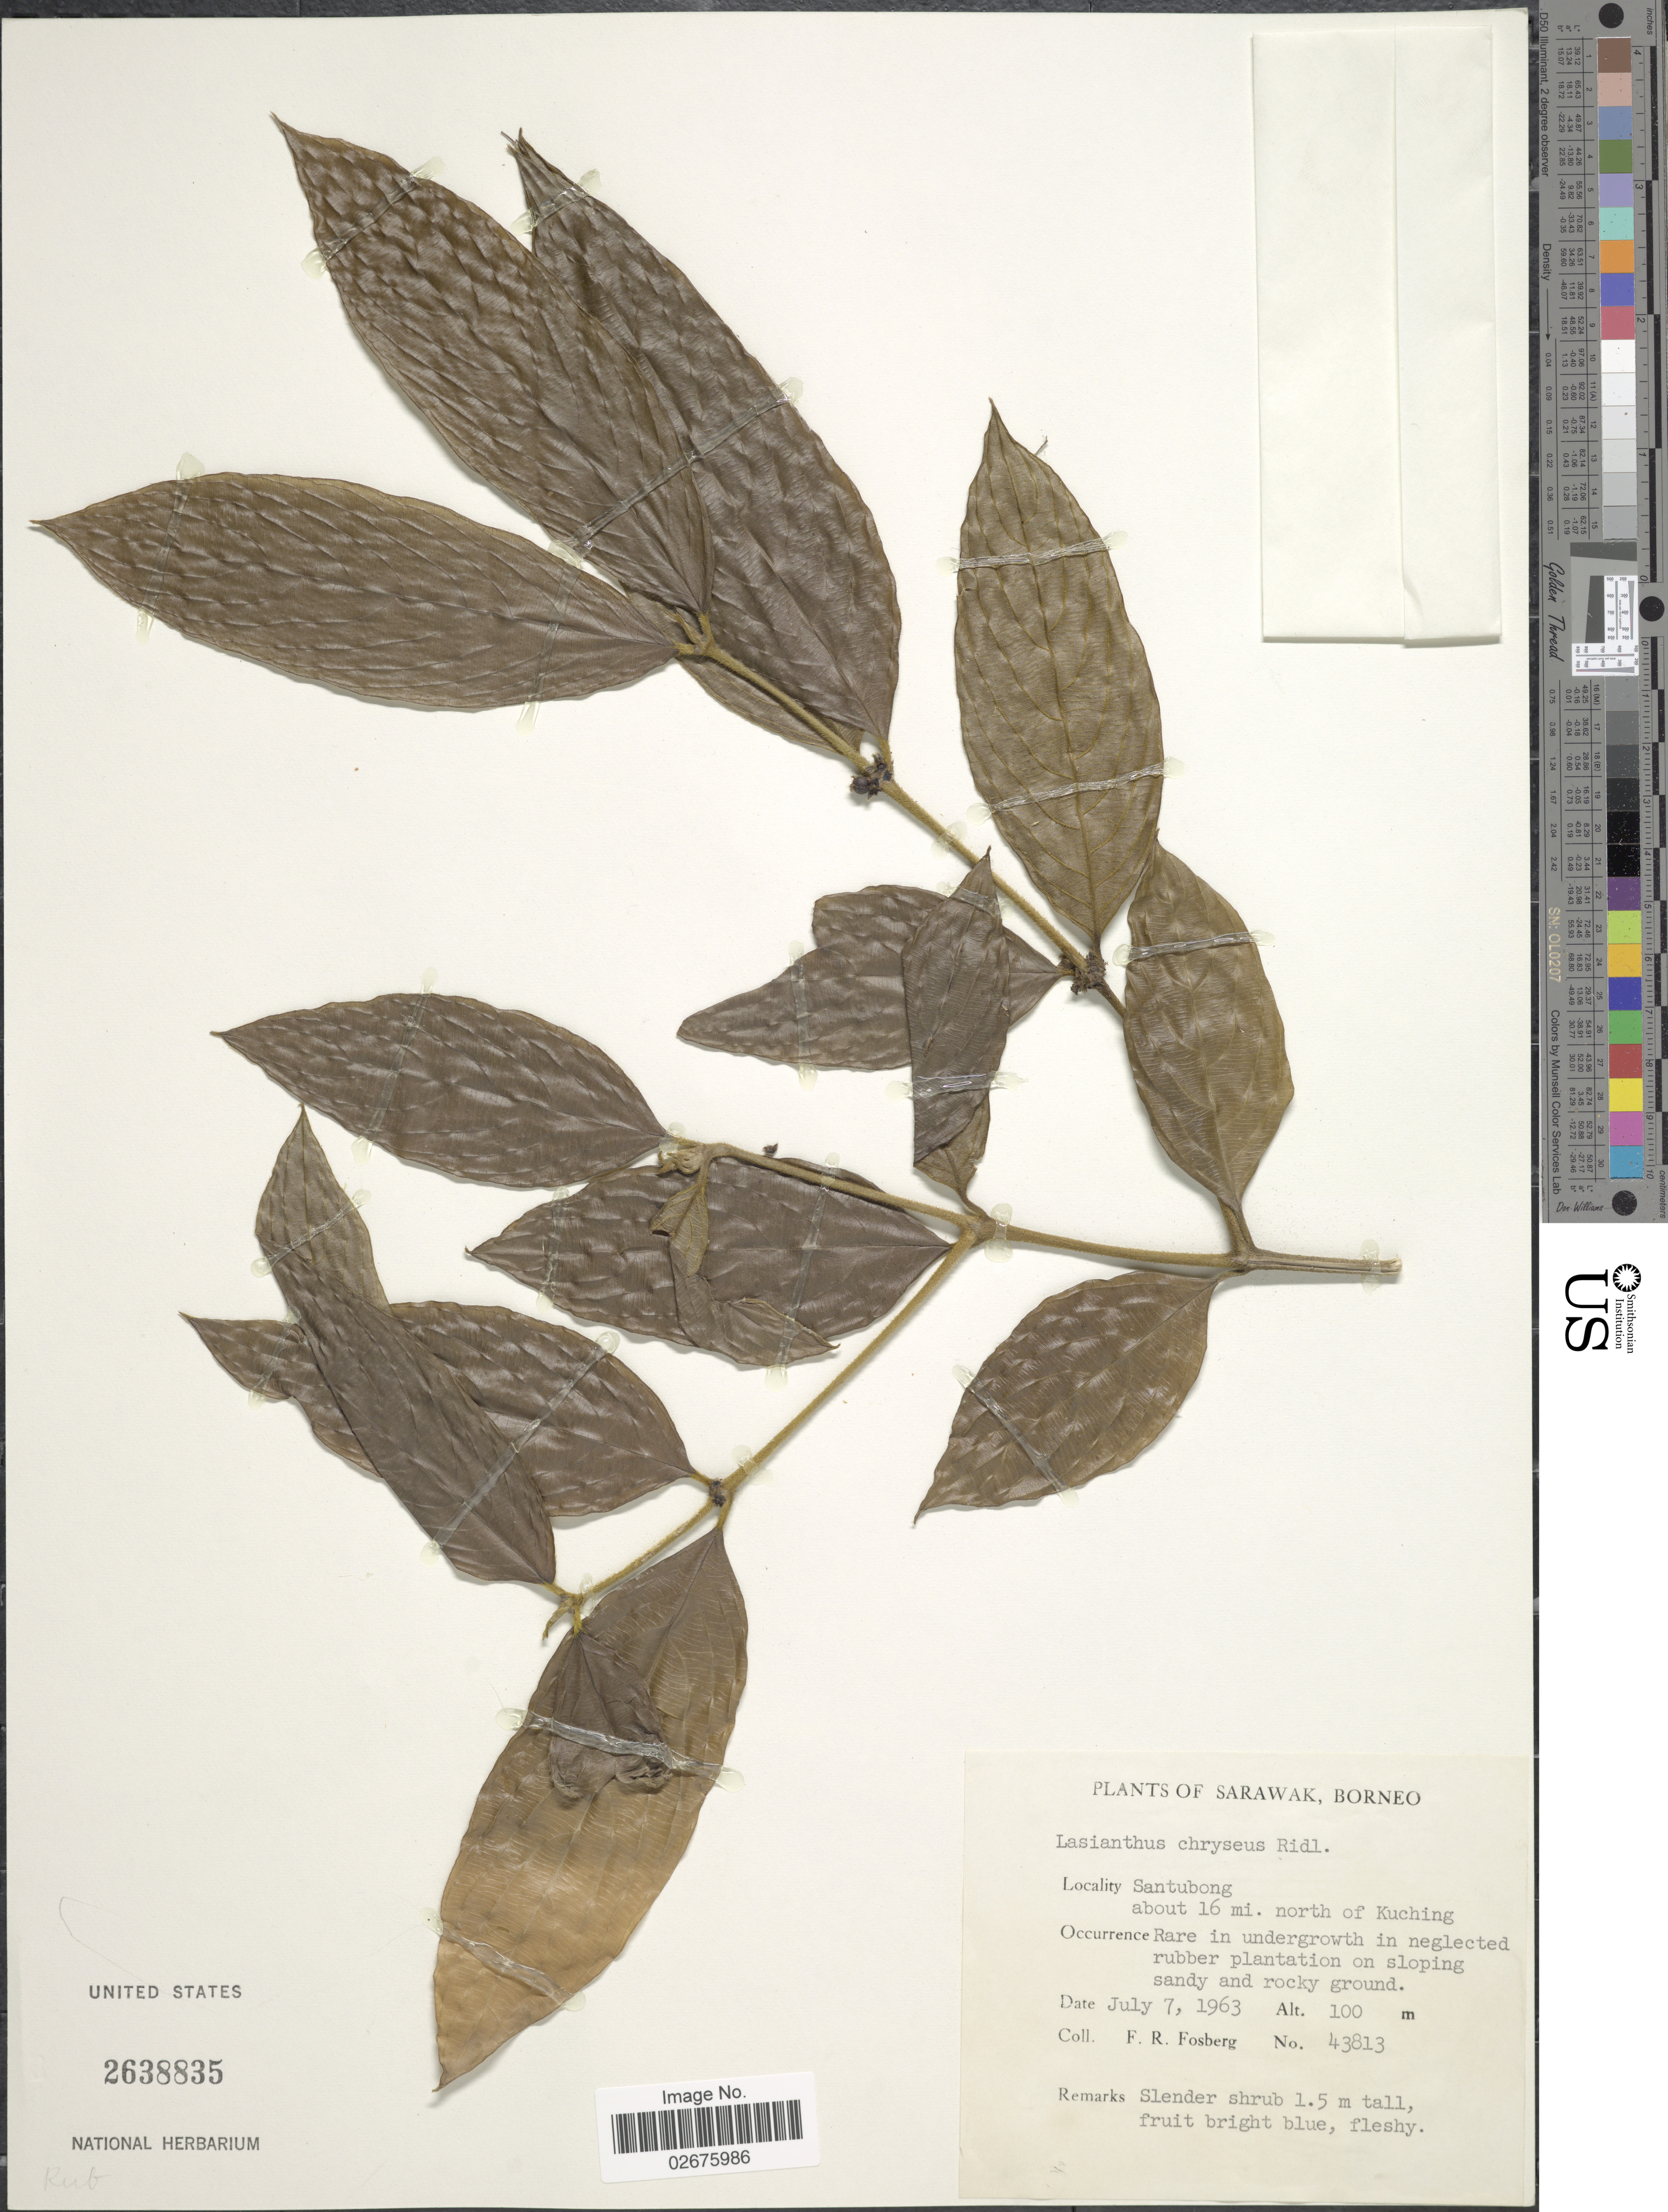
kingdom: Plantae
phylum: Tracheophyta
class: Magnoliopsida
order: Gentianales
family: Rubiaceae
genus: Lasianthus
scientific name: Lasianthus chryseus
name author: Ridl.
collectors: F. R. Fosberg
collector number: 43813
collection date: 1963-07-07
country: Malaysia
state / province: Sarawak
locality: Borneo, Santubong about 16 mi. north of Kuching, on sloping sandy and rocky ground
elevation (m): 100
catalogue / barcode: US 2638835